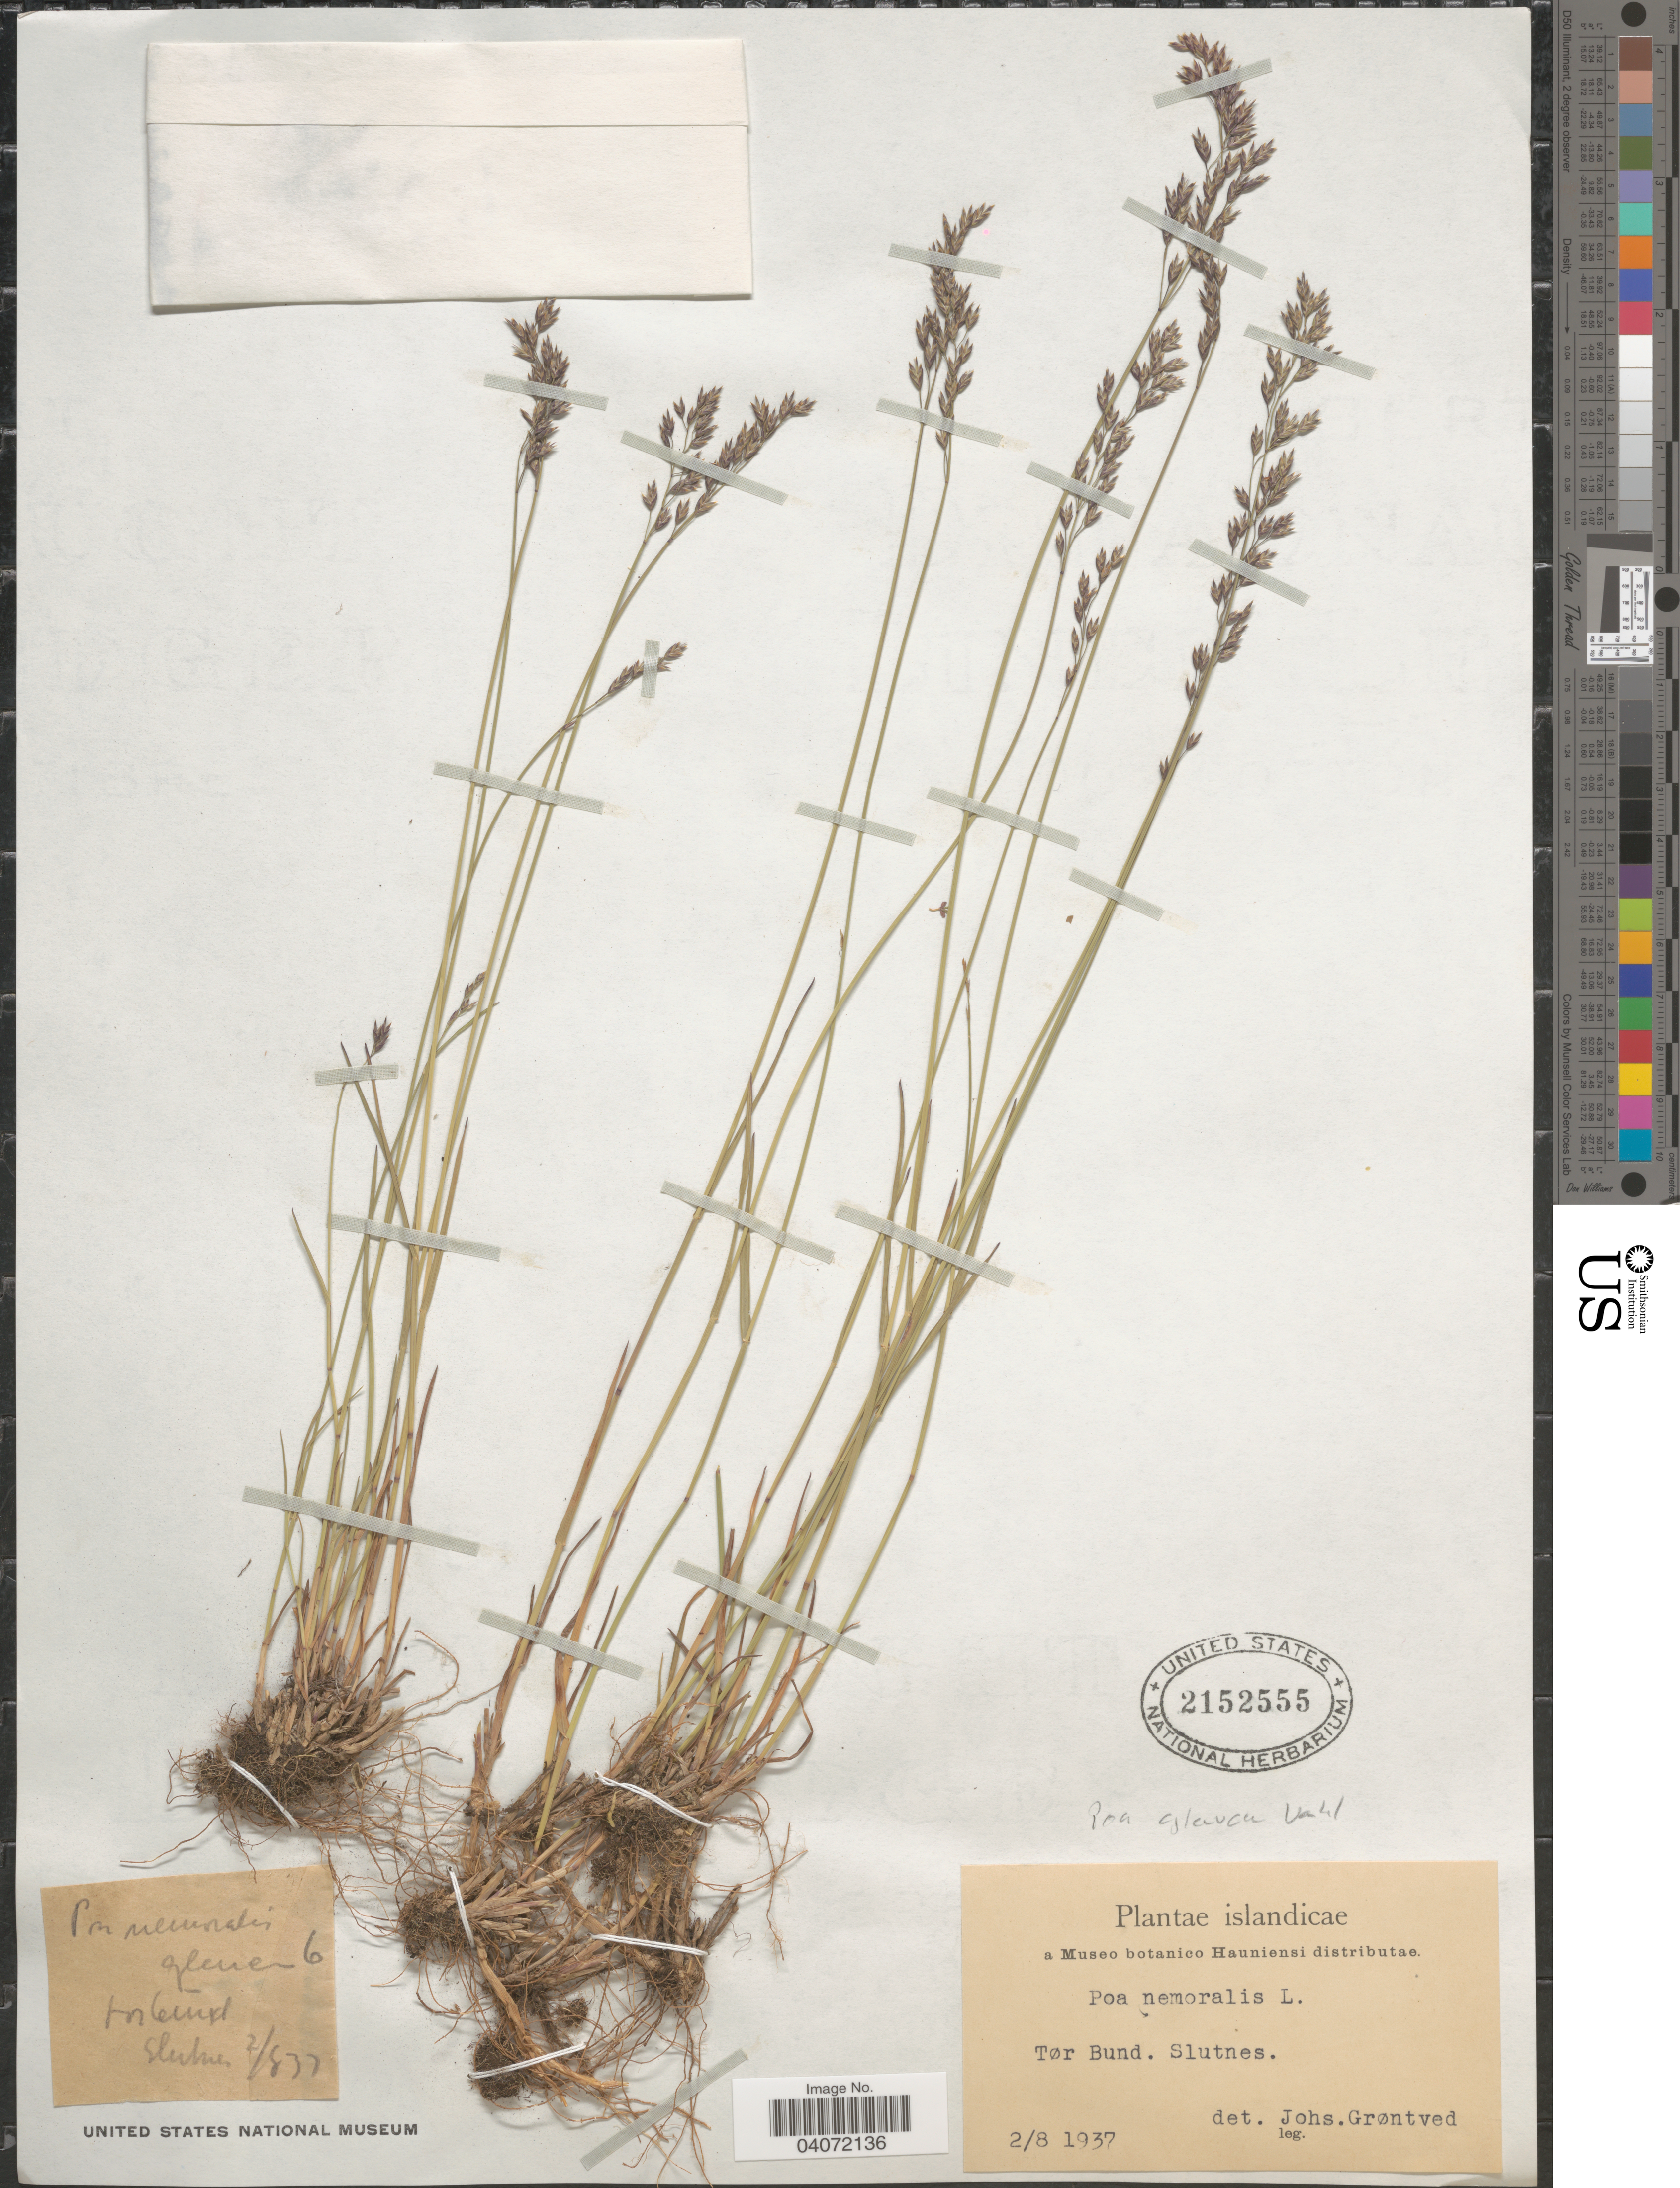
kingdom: Plantae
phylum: Tracheophyta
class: Liliopsida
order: Poales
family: Poaceae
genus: Poa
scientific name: Poa glauca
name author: Vahl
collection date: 1937-08-02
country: Iceland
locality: Islandicae. Tør Bund. Slutnes.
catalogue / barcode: US 2152555